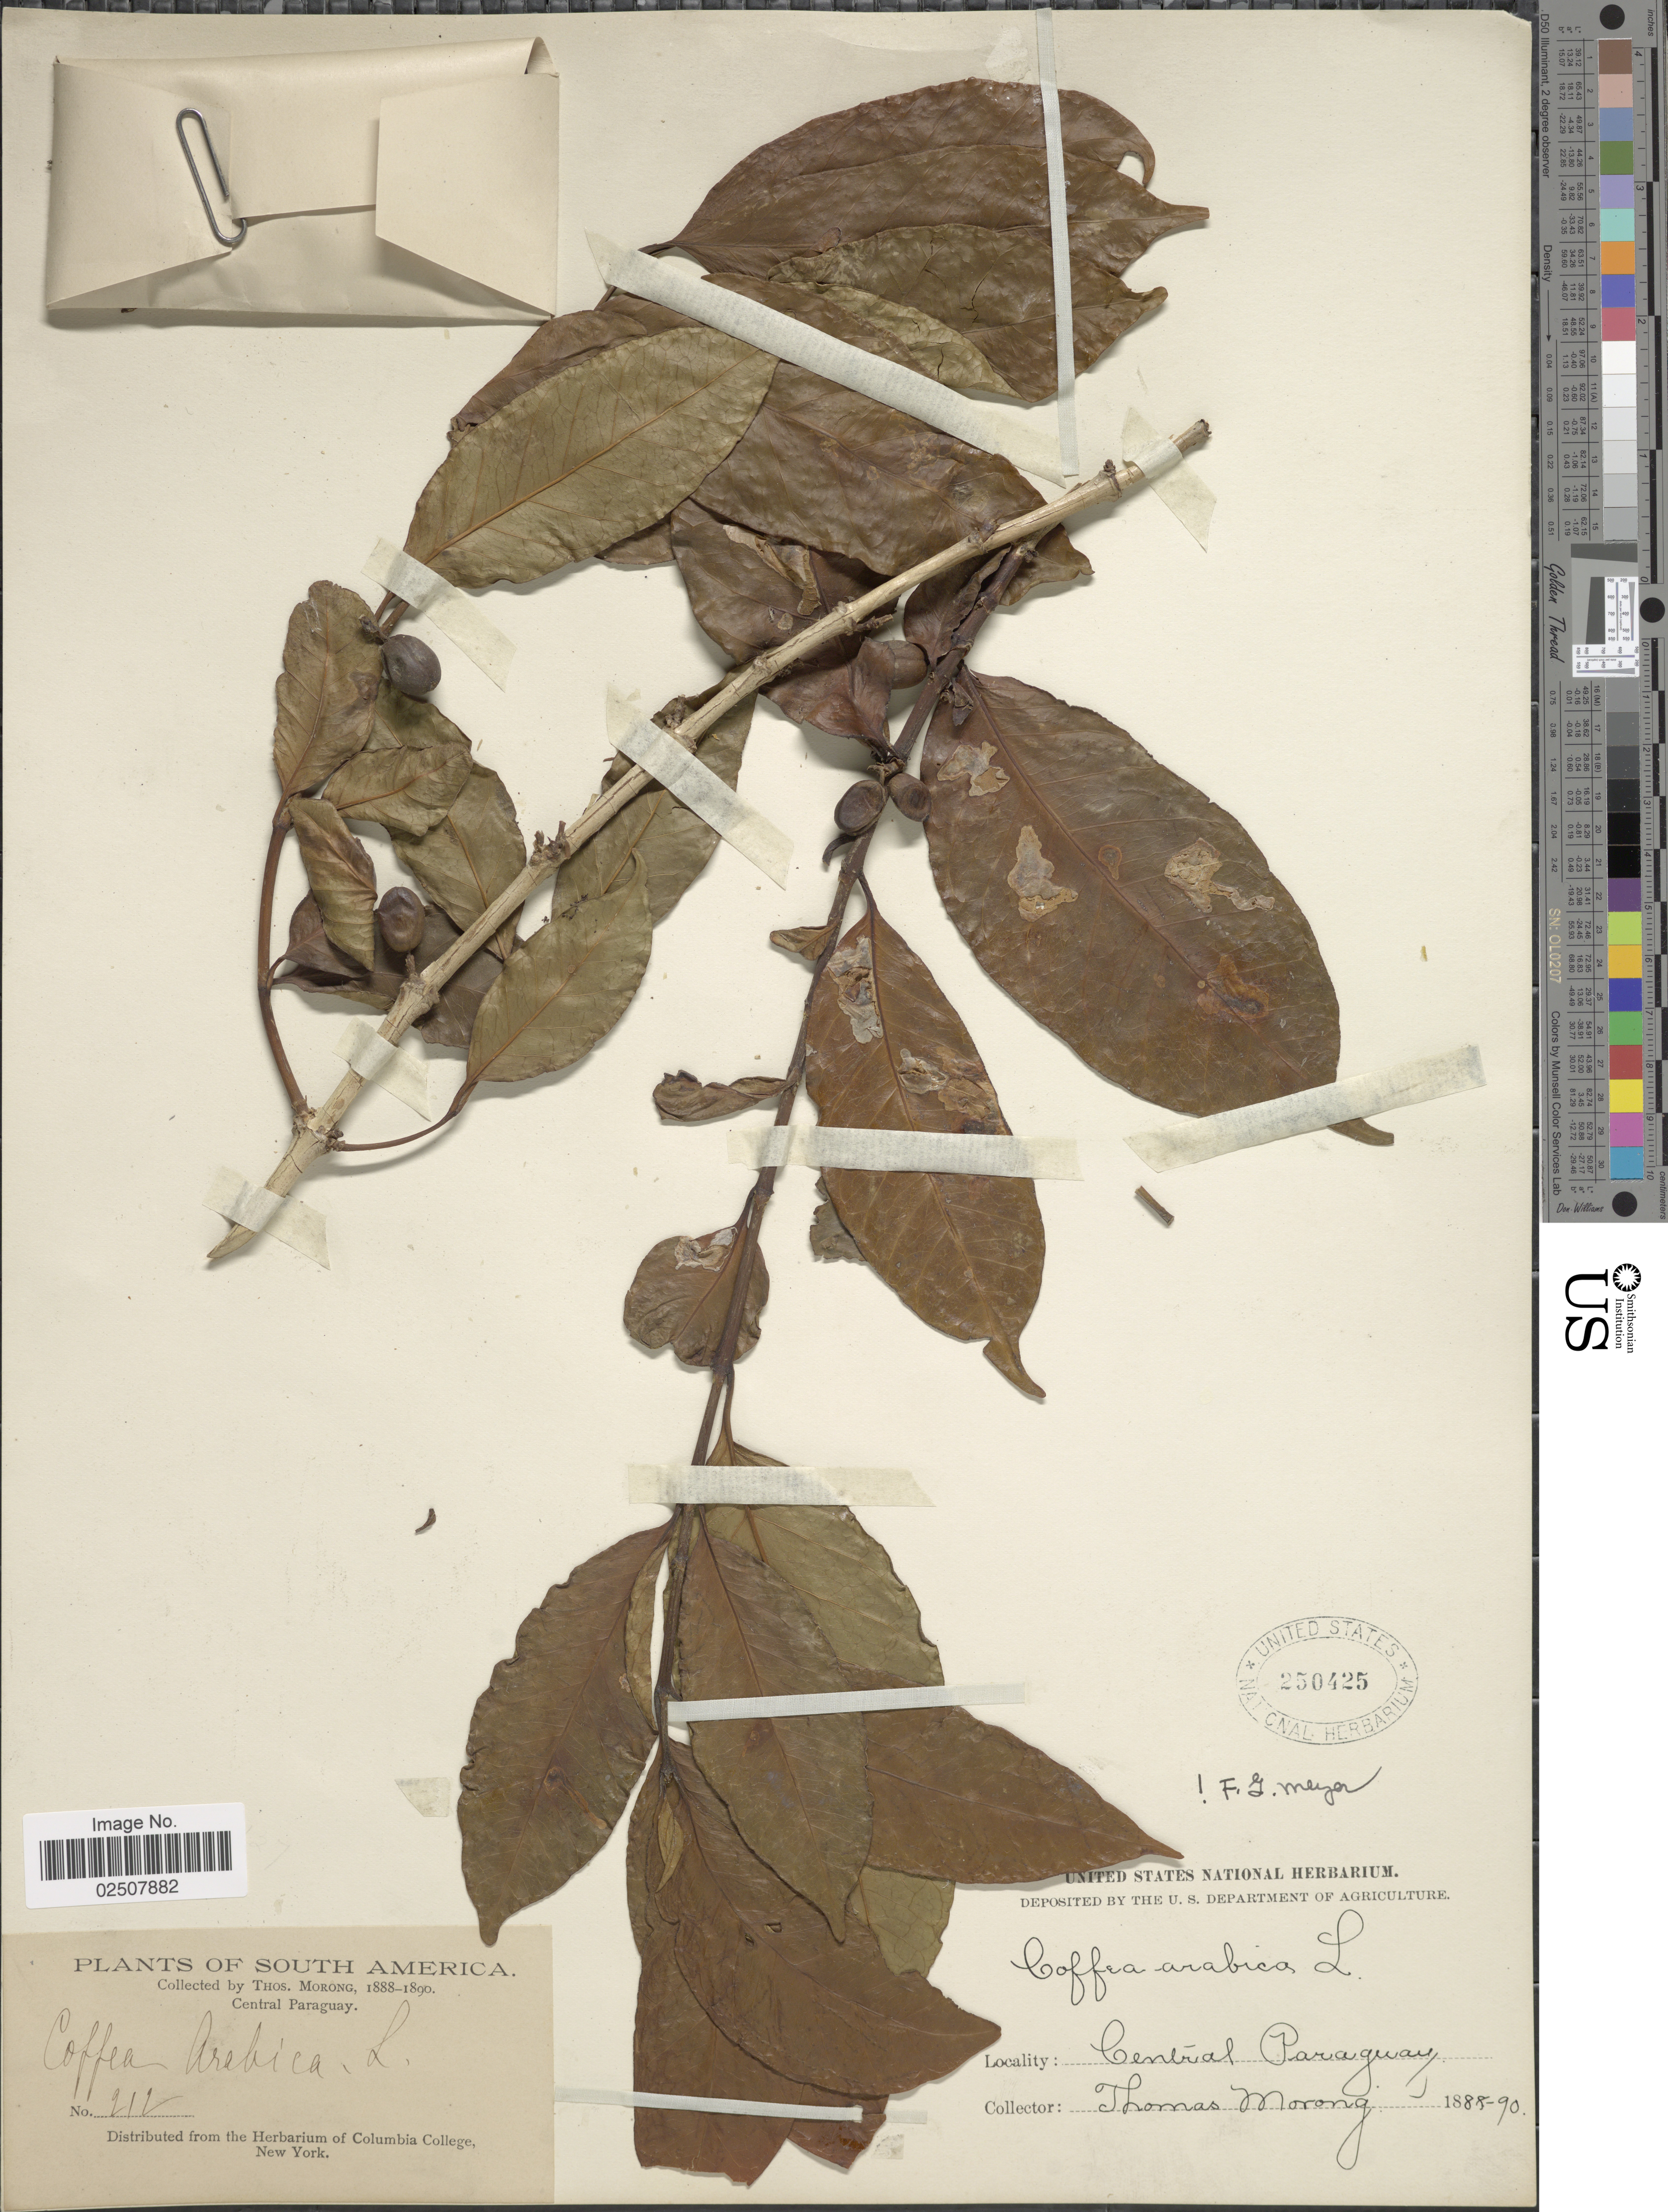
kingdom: Plantae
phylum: Tracheophyta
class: Magnoliopsida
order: Gentianales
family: Rubiaceae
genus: Coffea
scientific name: Coffea arabica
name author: L.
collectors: ex herb. T. Morong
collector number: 212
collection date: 1888/1890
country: Paraguay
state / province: Central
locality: Central Paraguay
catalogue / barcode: US 250425